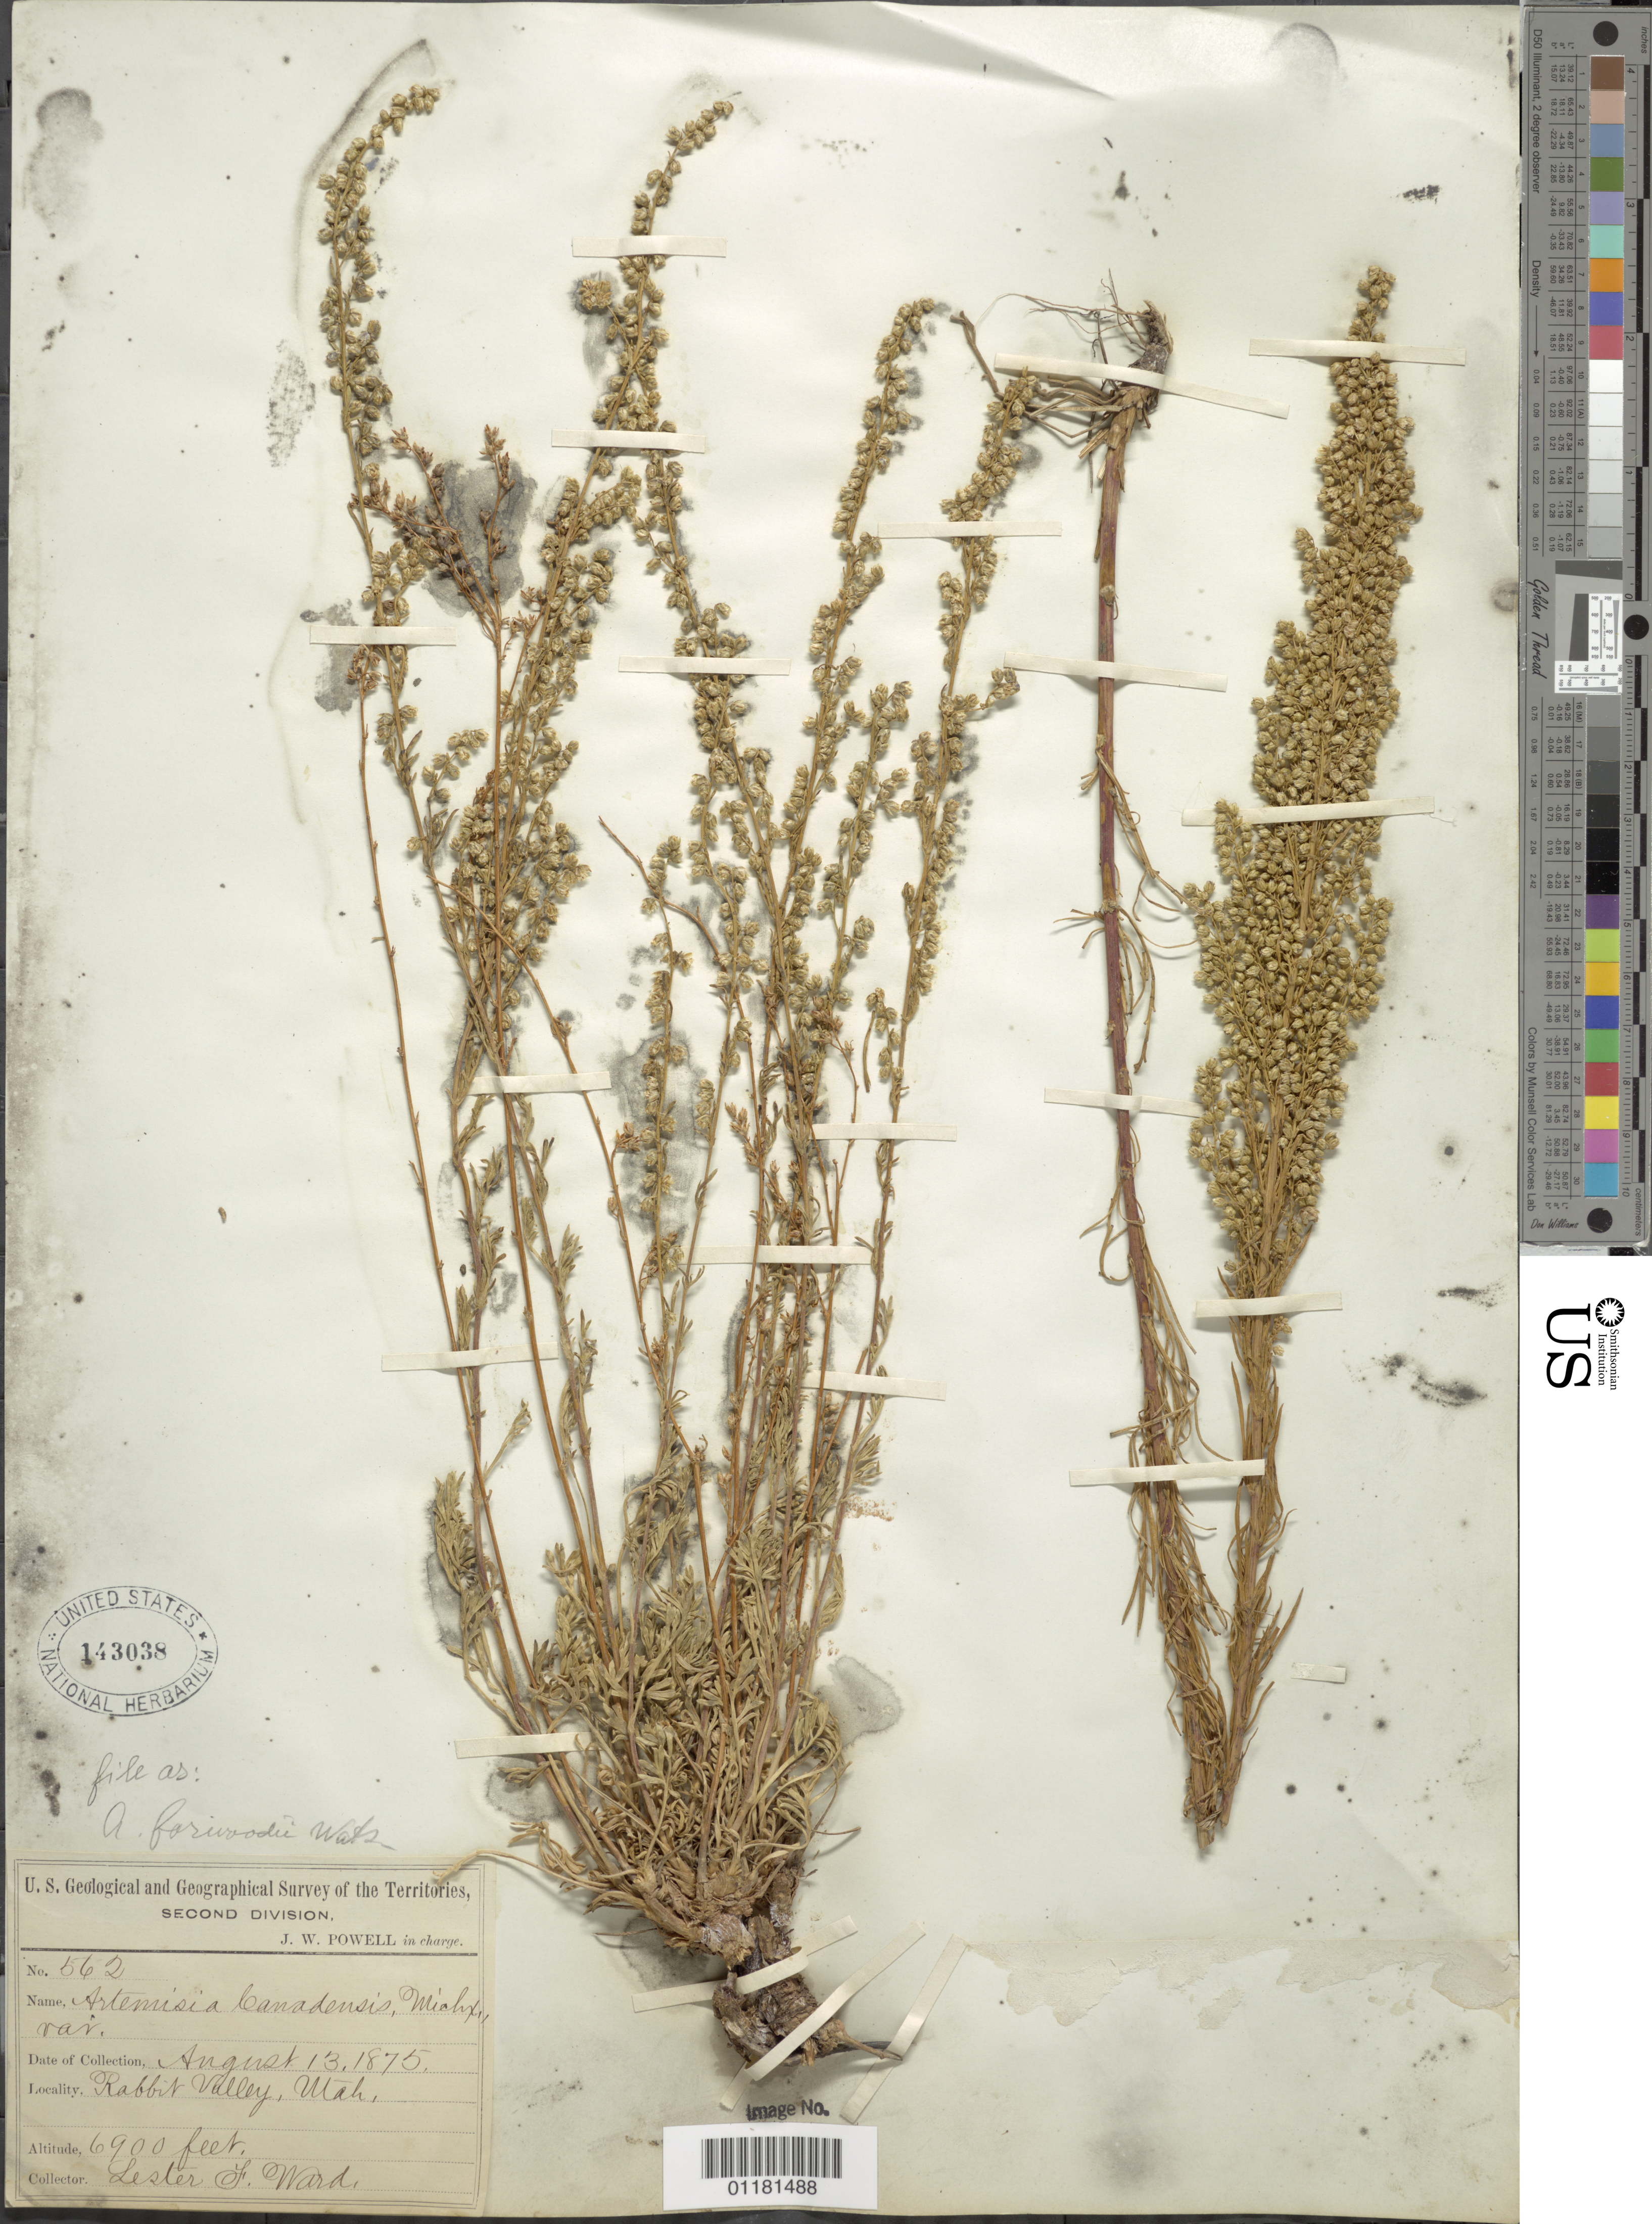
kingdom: Plantae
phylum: Tracheophyta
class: Magnoliopsida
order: Asterales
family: Asteraceae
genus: Artemisia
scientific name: Artemisia forwoodii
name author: S. Watson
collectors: L. F. Ward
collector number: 562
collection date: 1875-08-13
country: United States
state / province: Utah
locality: Rabbit Valley.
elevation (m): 2103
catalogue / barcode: US 143038